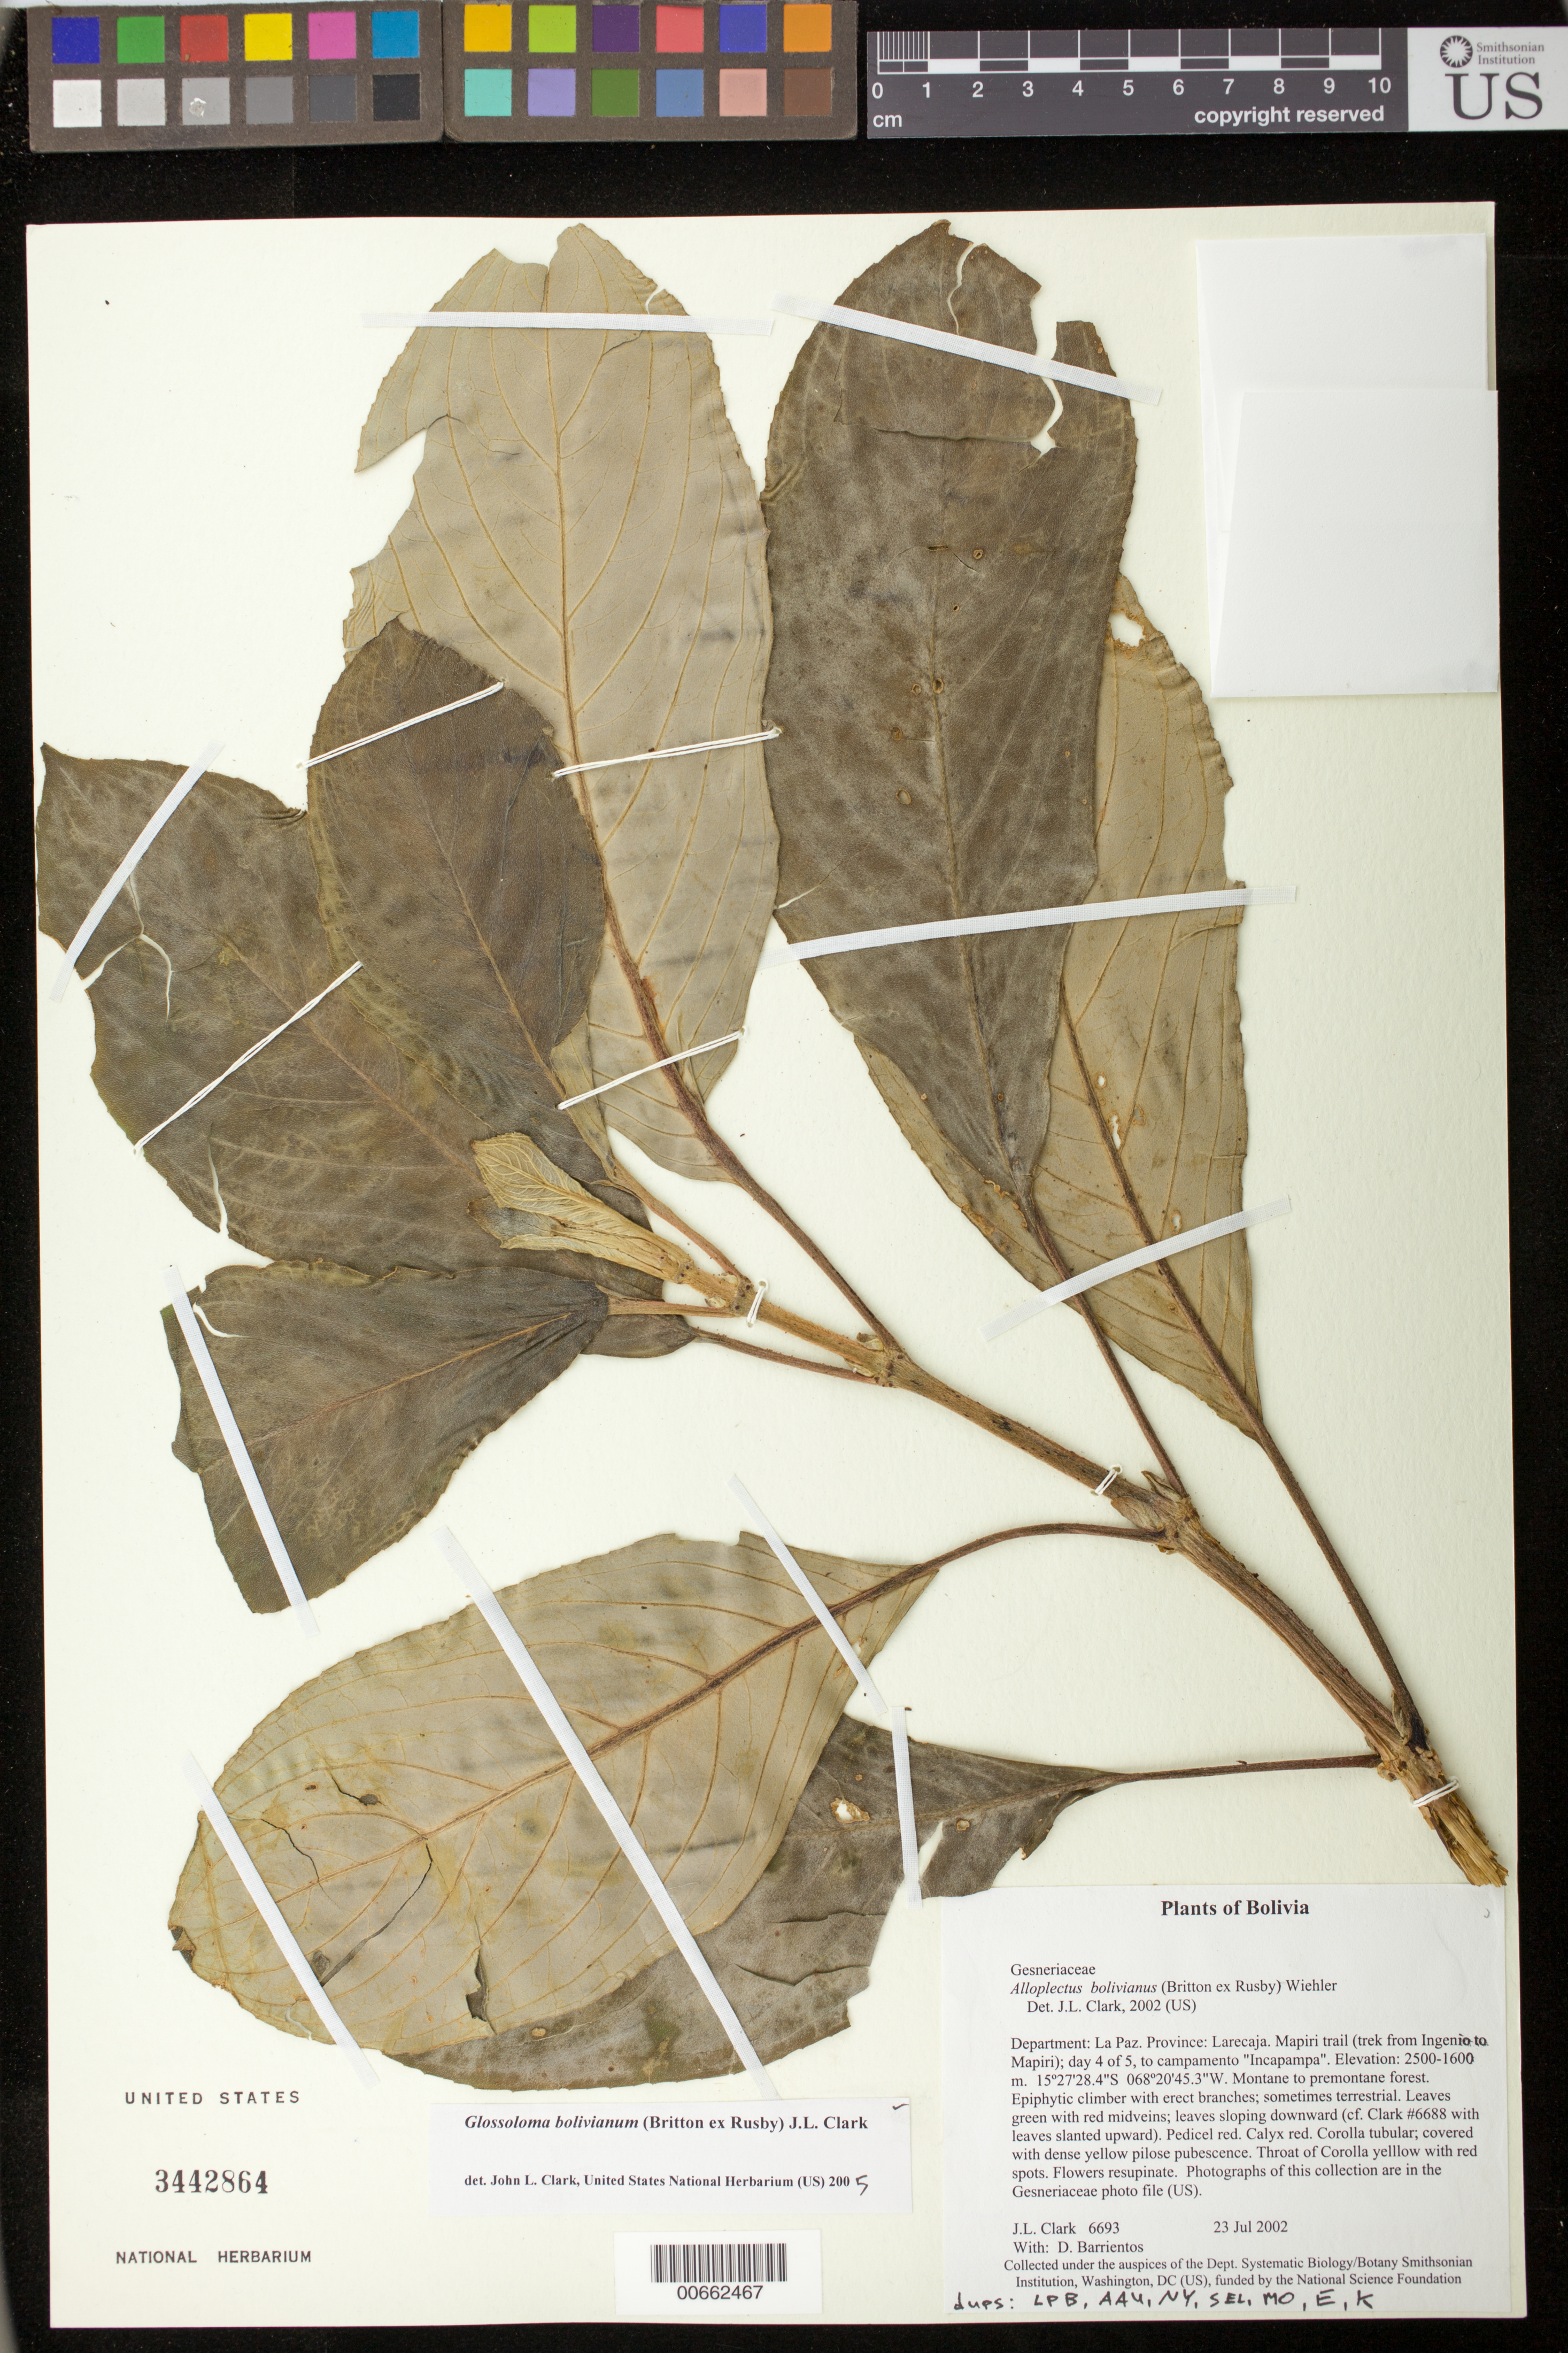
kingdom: Plantae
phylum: Tracheophyta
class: Magnoliopsida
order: Lamiales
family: Gesneriaceae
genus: Glossoloma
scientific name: Glossoloma bolivianum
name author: (Britton ex Rusby) J.L. Clark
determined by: Clark, J. L., (SEL), The Marie Selby Botanical Garden (UNITED STATES)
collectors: J. L. Clark & D. Barrientos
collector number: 6693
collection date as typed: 23 Jul 2002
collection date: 2002-07-23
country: Bolivia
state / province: La Paz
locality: Larecaja, Mapiri trail (trek from Ingenio to Mapiri); day 4 of 5, to campamento "Incapampa"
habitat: Montane to premontane forest.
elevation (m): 2500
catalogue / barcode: US 3442864